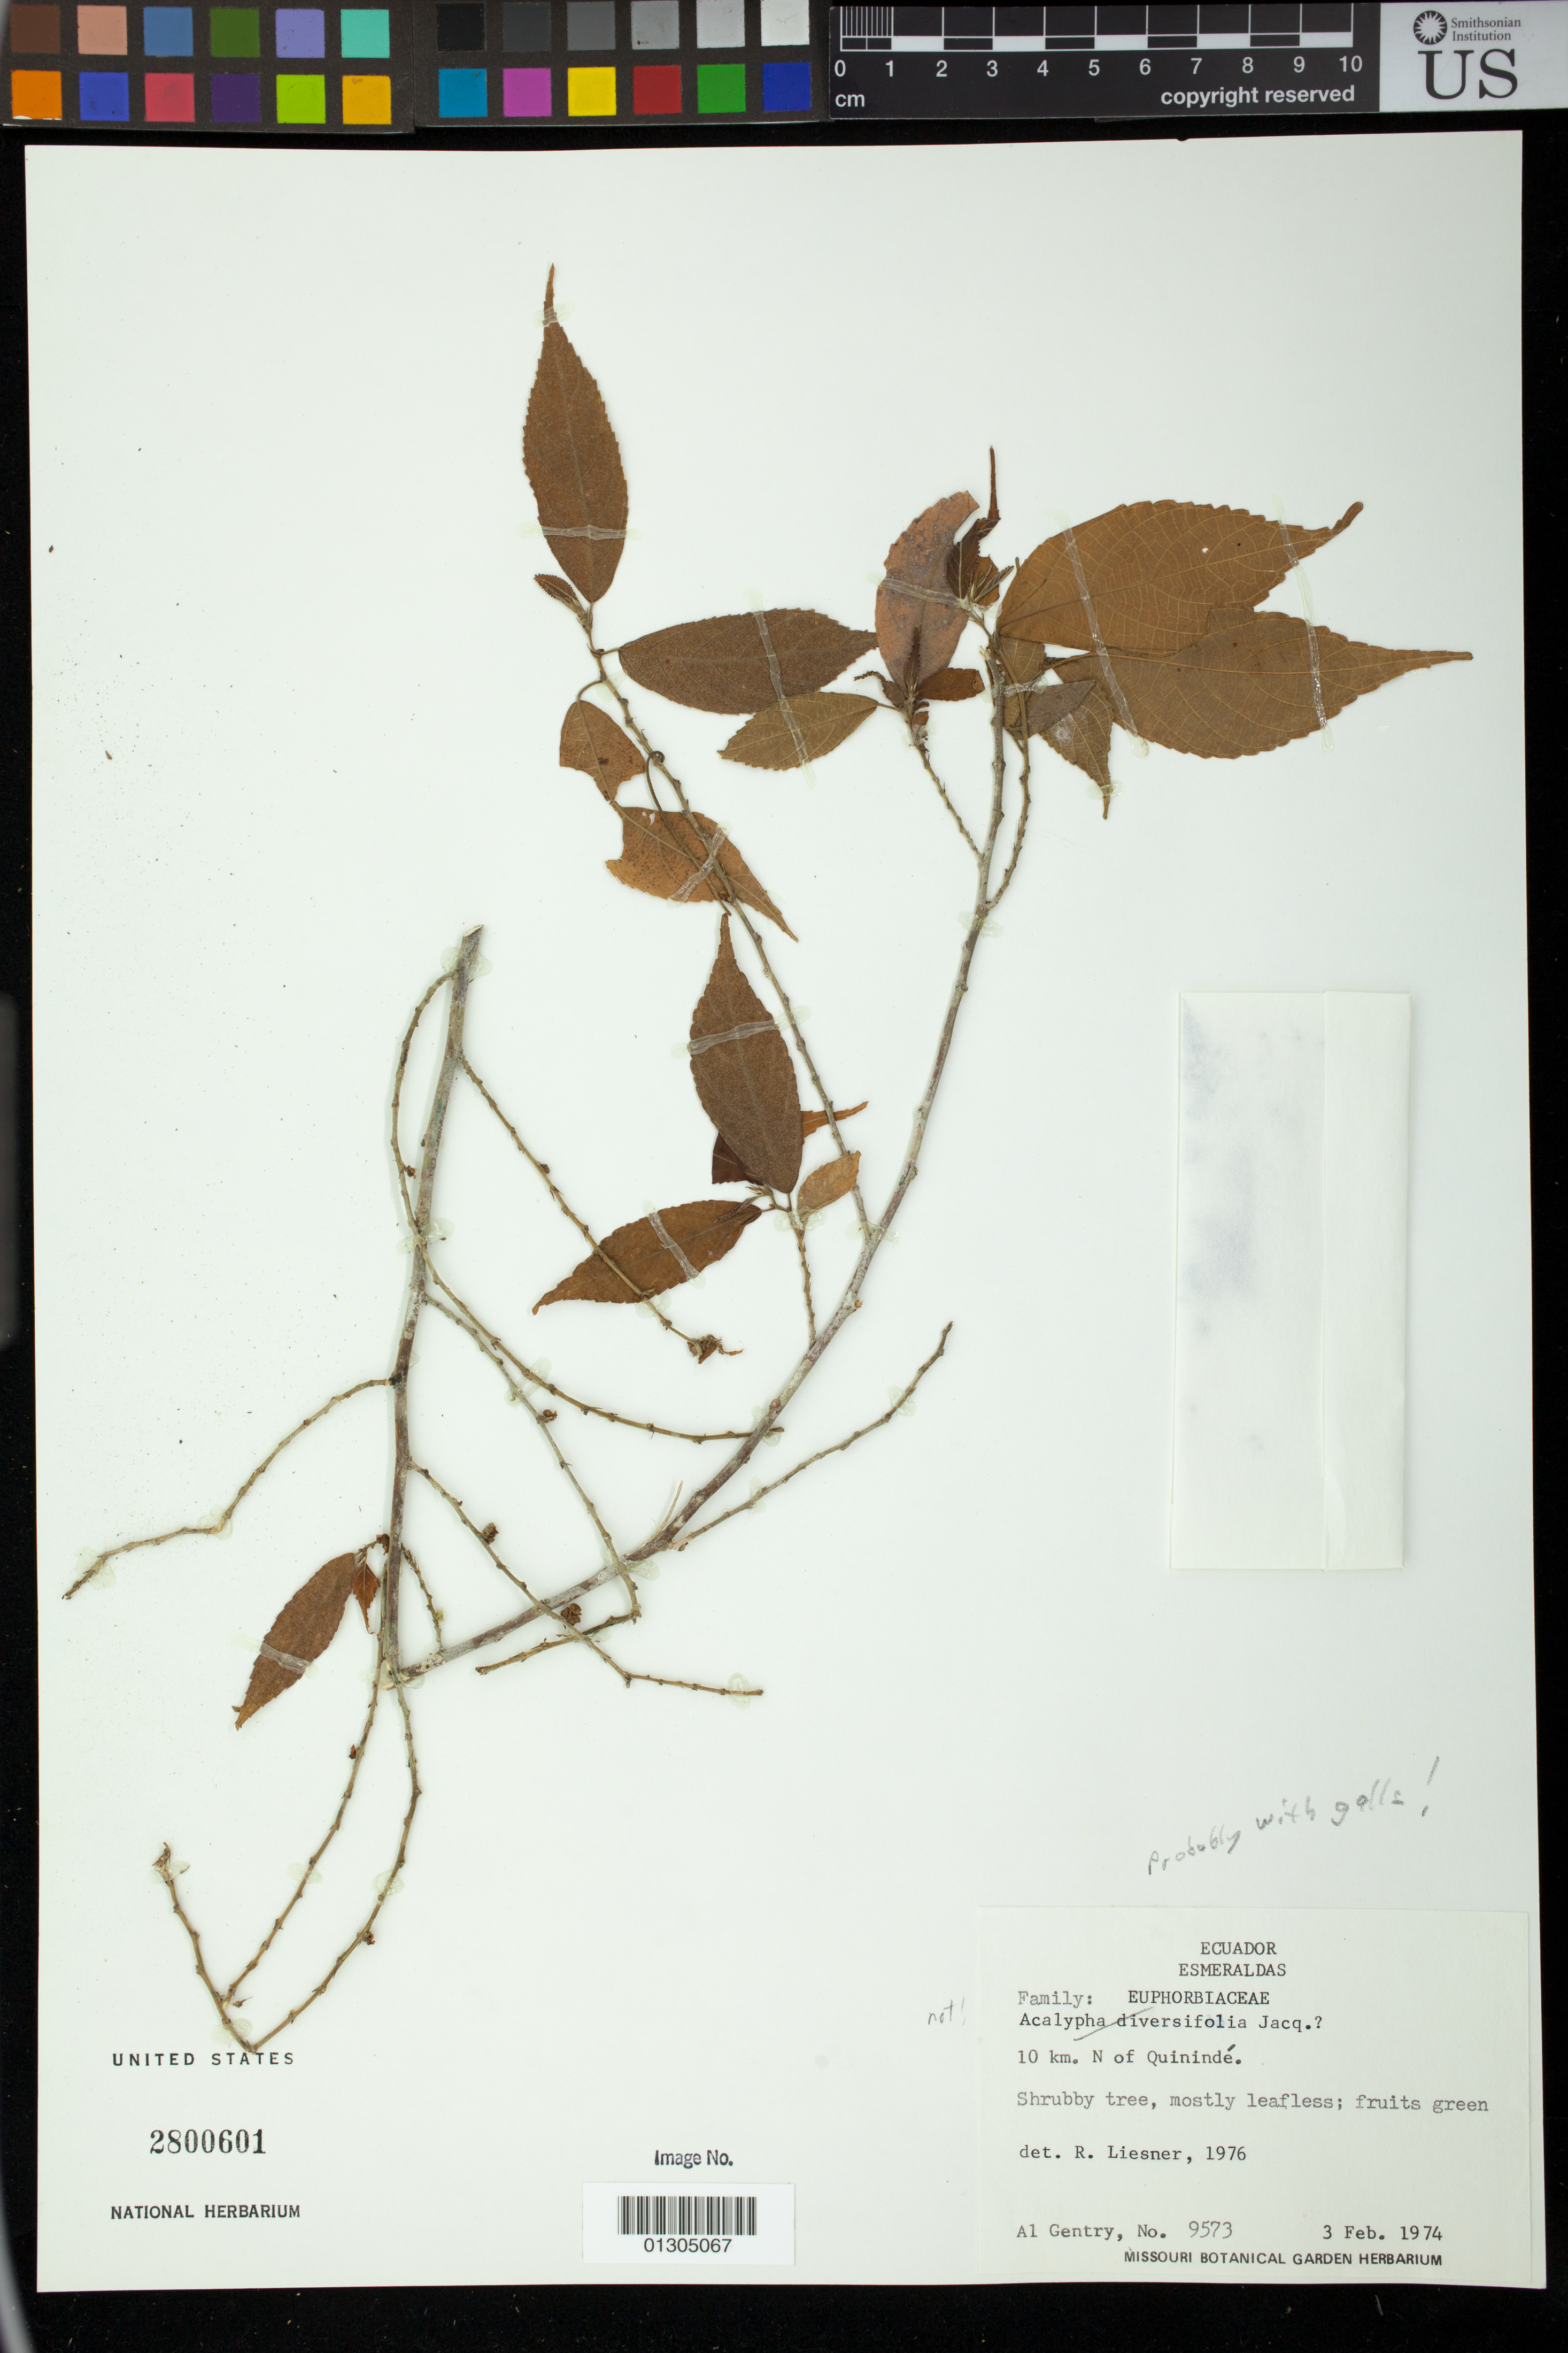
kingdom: Plantae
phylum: Tracheophyta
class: Magnoliopsida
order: Malpighiales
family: Euphorbiaceae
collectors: A. H. Gentry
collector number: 9573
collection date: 1974-02-03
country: Ecuador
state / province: Esmeraldas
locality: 10 km. N of Quinindé.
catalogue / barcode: US 2800601